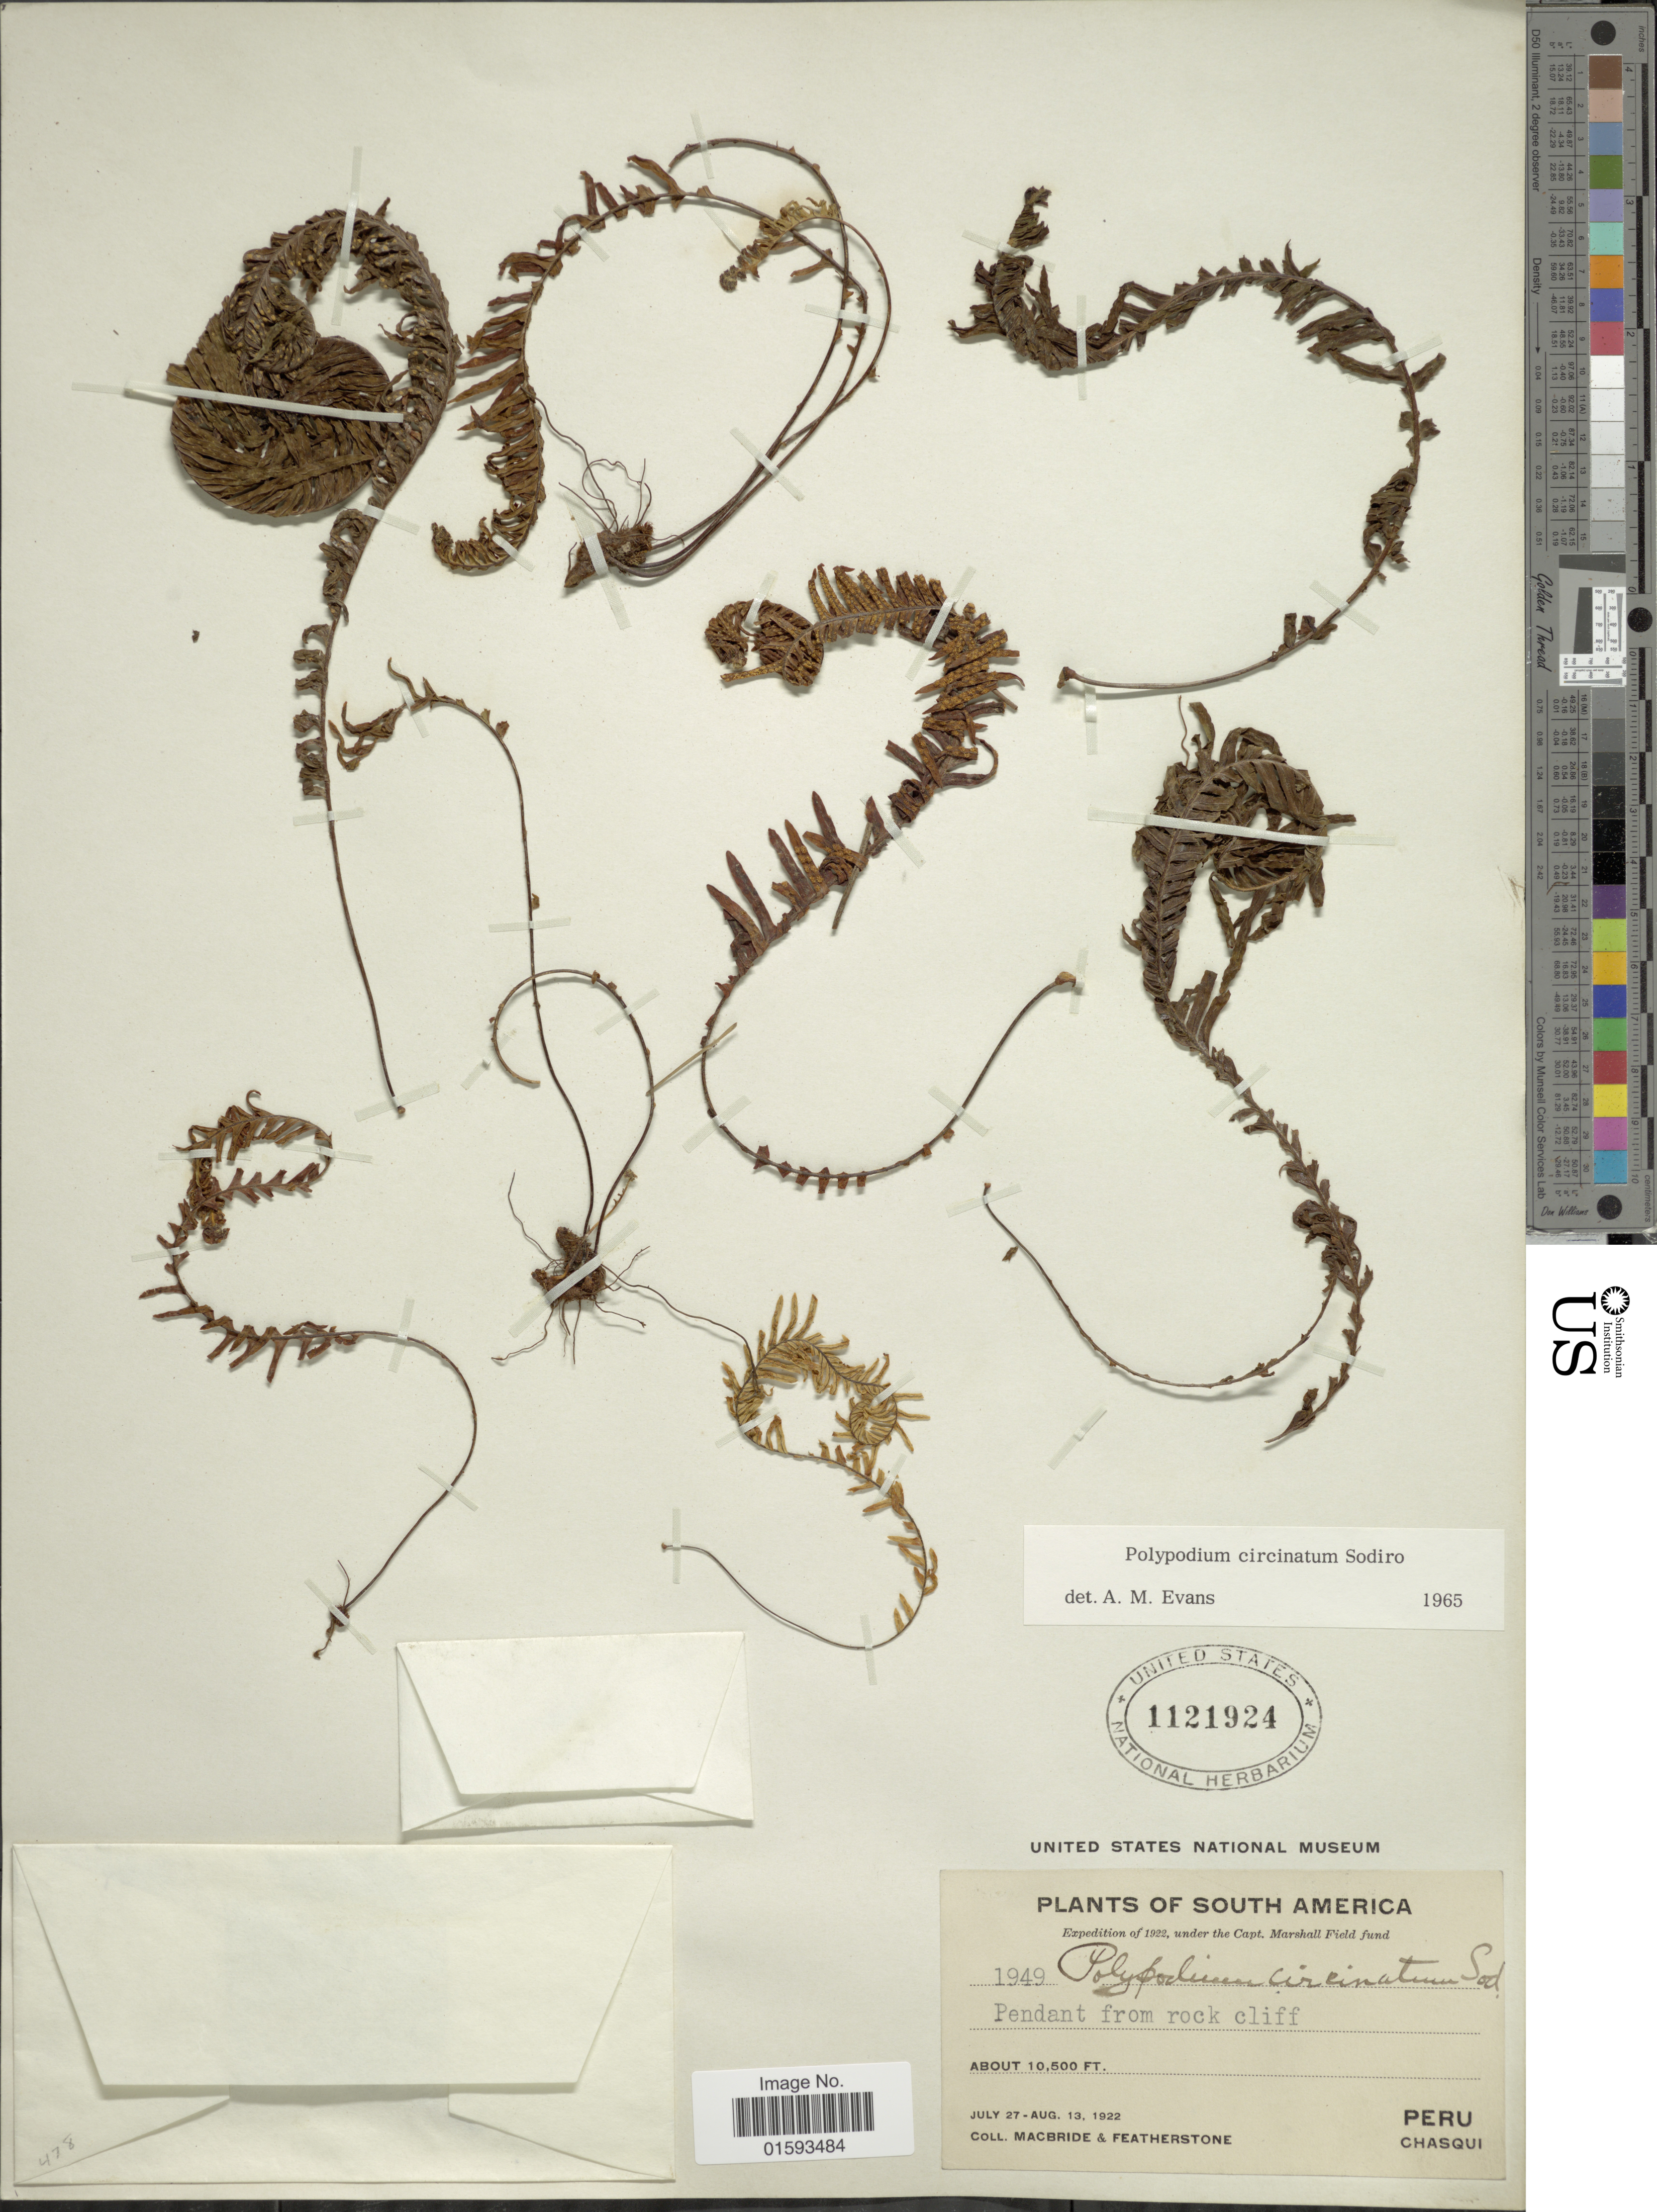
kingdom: Plantae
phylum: Tracheophyta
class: Polypodiopsida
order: Polypodiales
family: Polypodiaceae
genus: Pecluma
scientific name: Pecluma curvans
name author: (Mett.) Price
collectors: Macbride, -- & -. Featherstone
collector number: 1949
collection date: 1922-07-27/1922-08-13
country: Peru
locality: Chasqui, pendant from rock cliff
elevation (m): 3200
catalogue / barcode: US 1121924